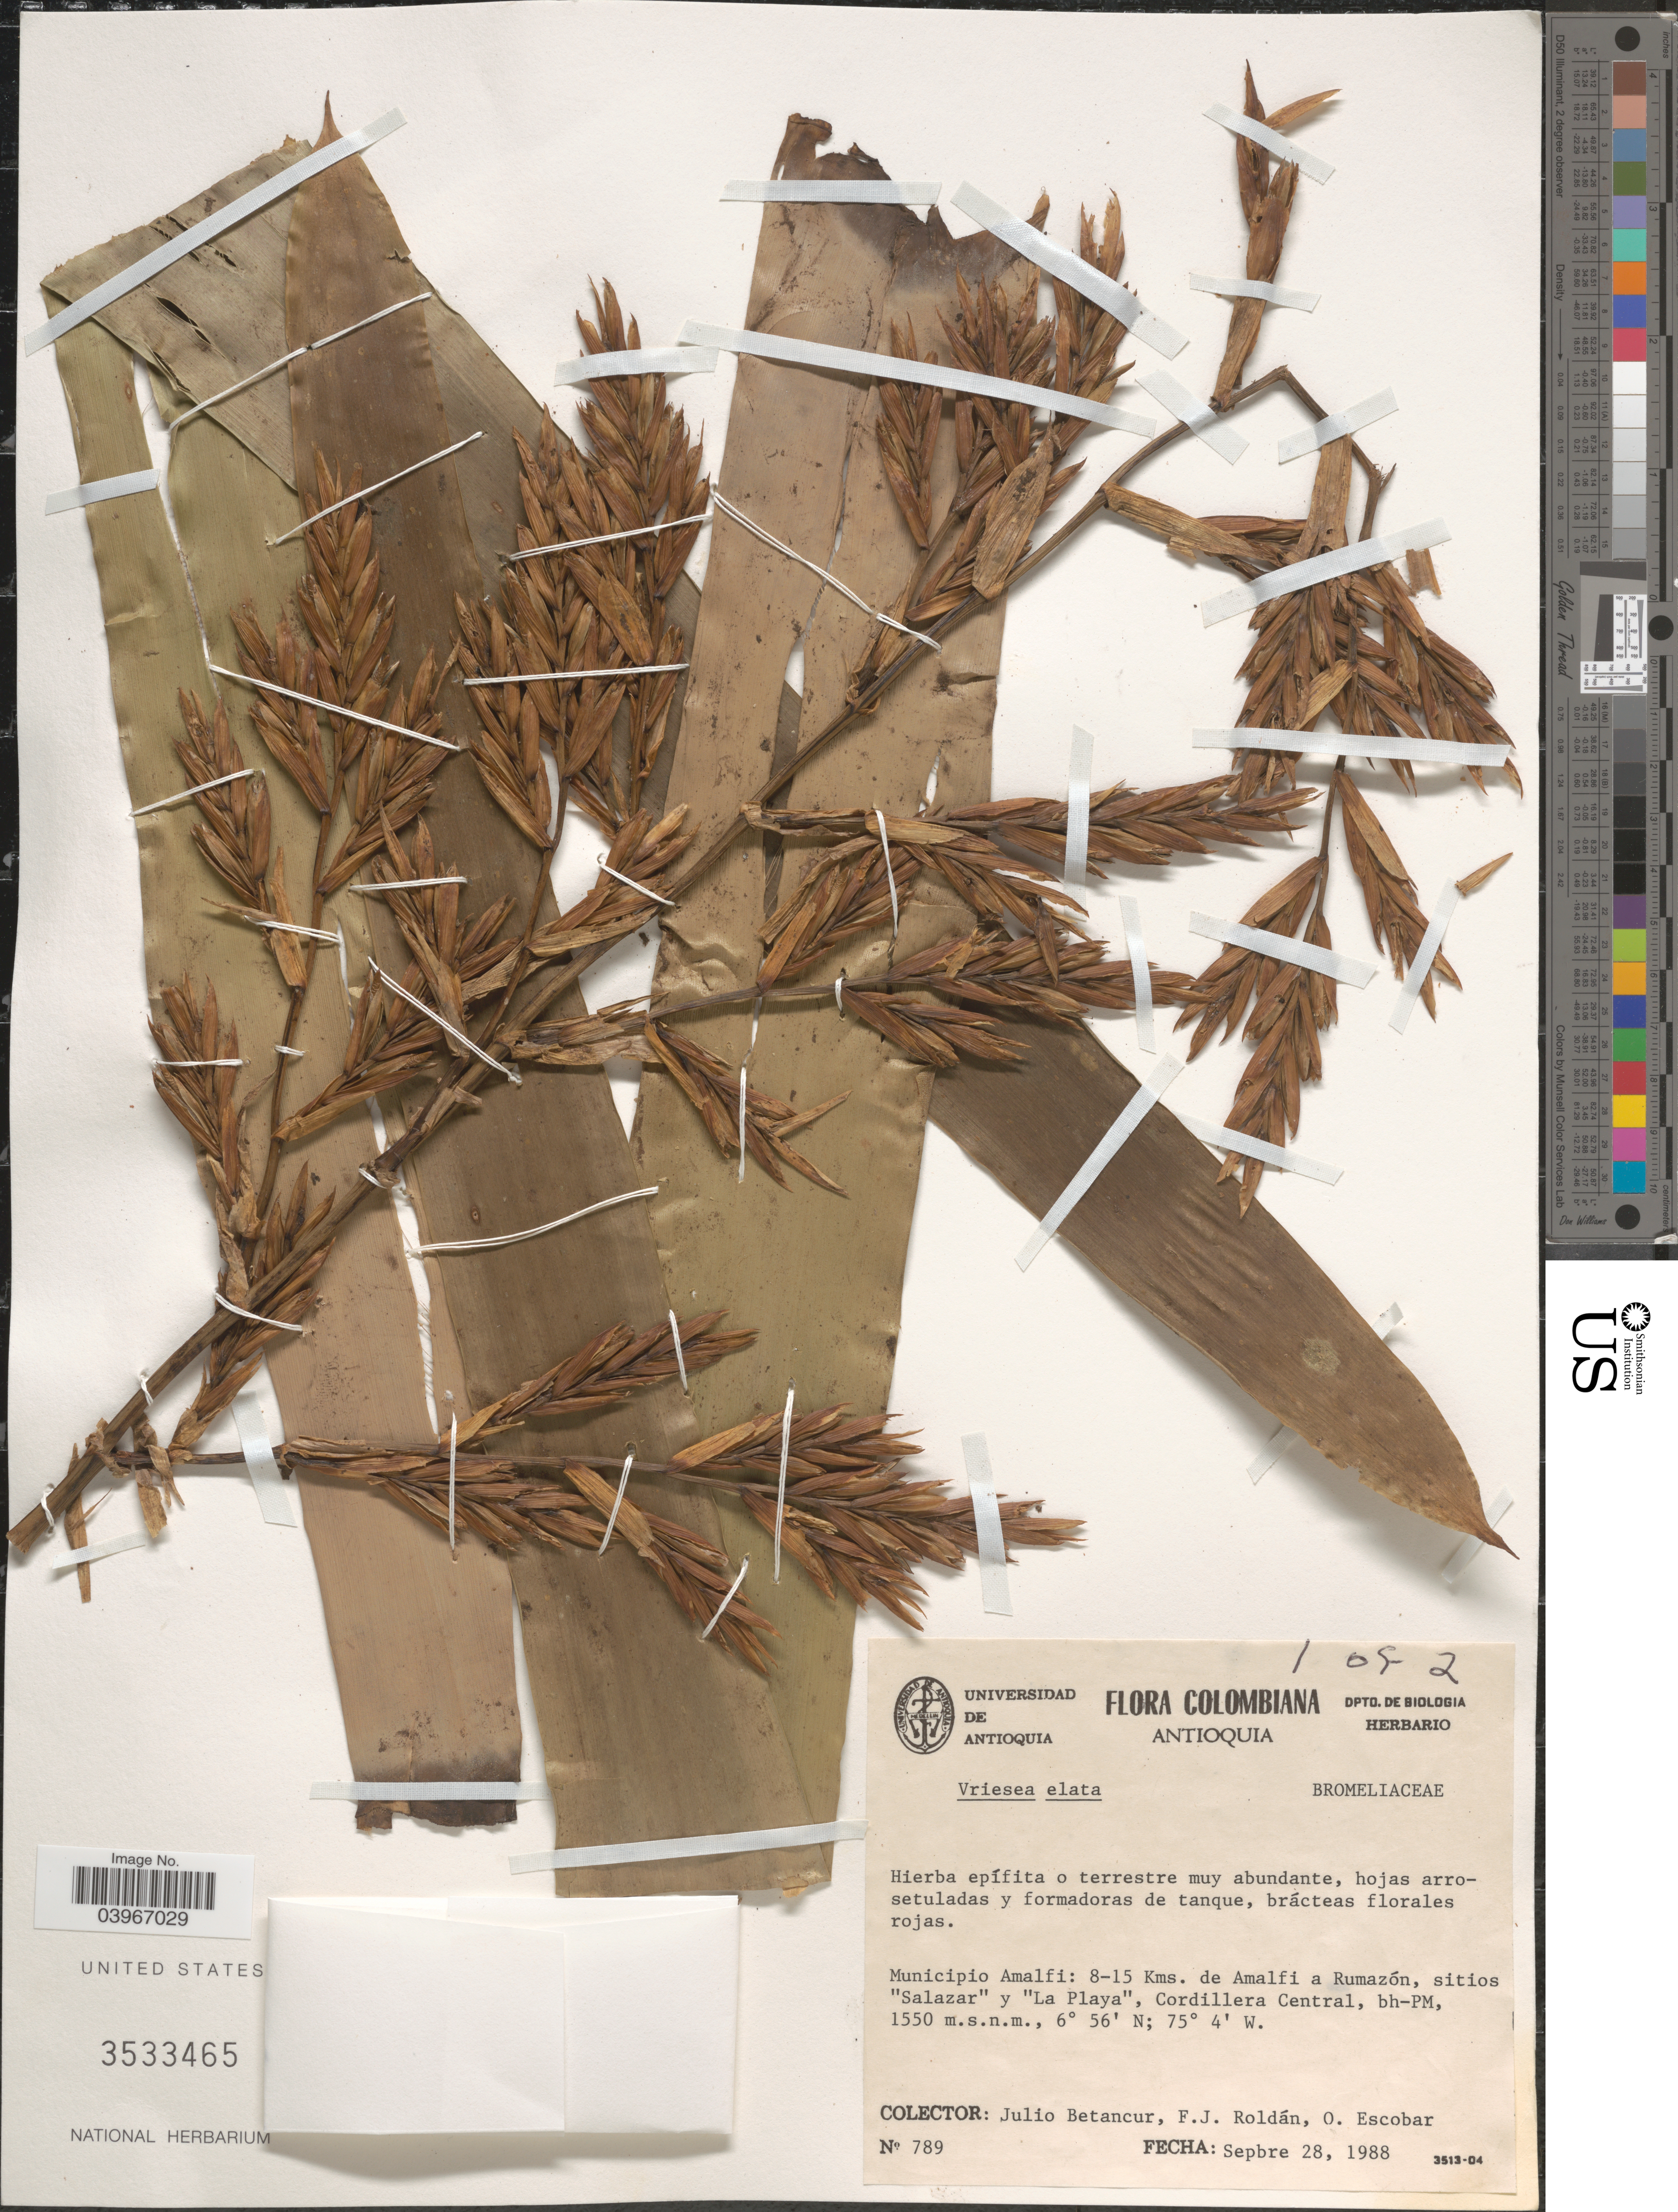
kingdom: Plantae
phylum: Tracheophyta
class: Liliopsida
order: Poales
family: Bromeliaceae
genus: Vriesea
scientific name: Vriesea elata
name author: (Baker) L.B. Sm.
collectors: J. Betancur, F. J. Roldán & O. Escobar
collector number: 789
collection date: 1988-09-28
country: Colombia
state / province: Antioquia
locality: Municipio Amalfi: 8-15 Kms. de Amalfi a Rumazón, sitios "Salazar" y "La Playa", Cordillera Central.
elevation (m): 1550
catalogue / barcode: US 3533465